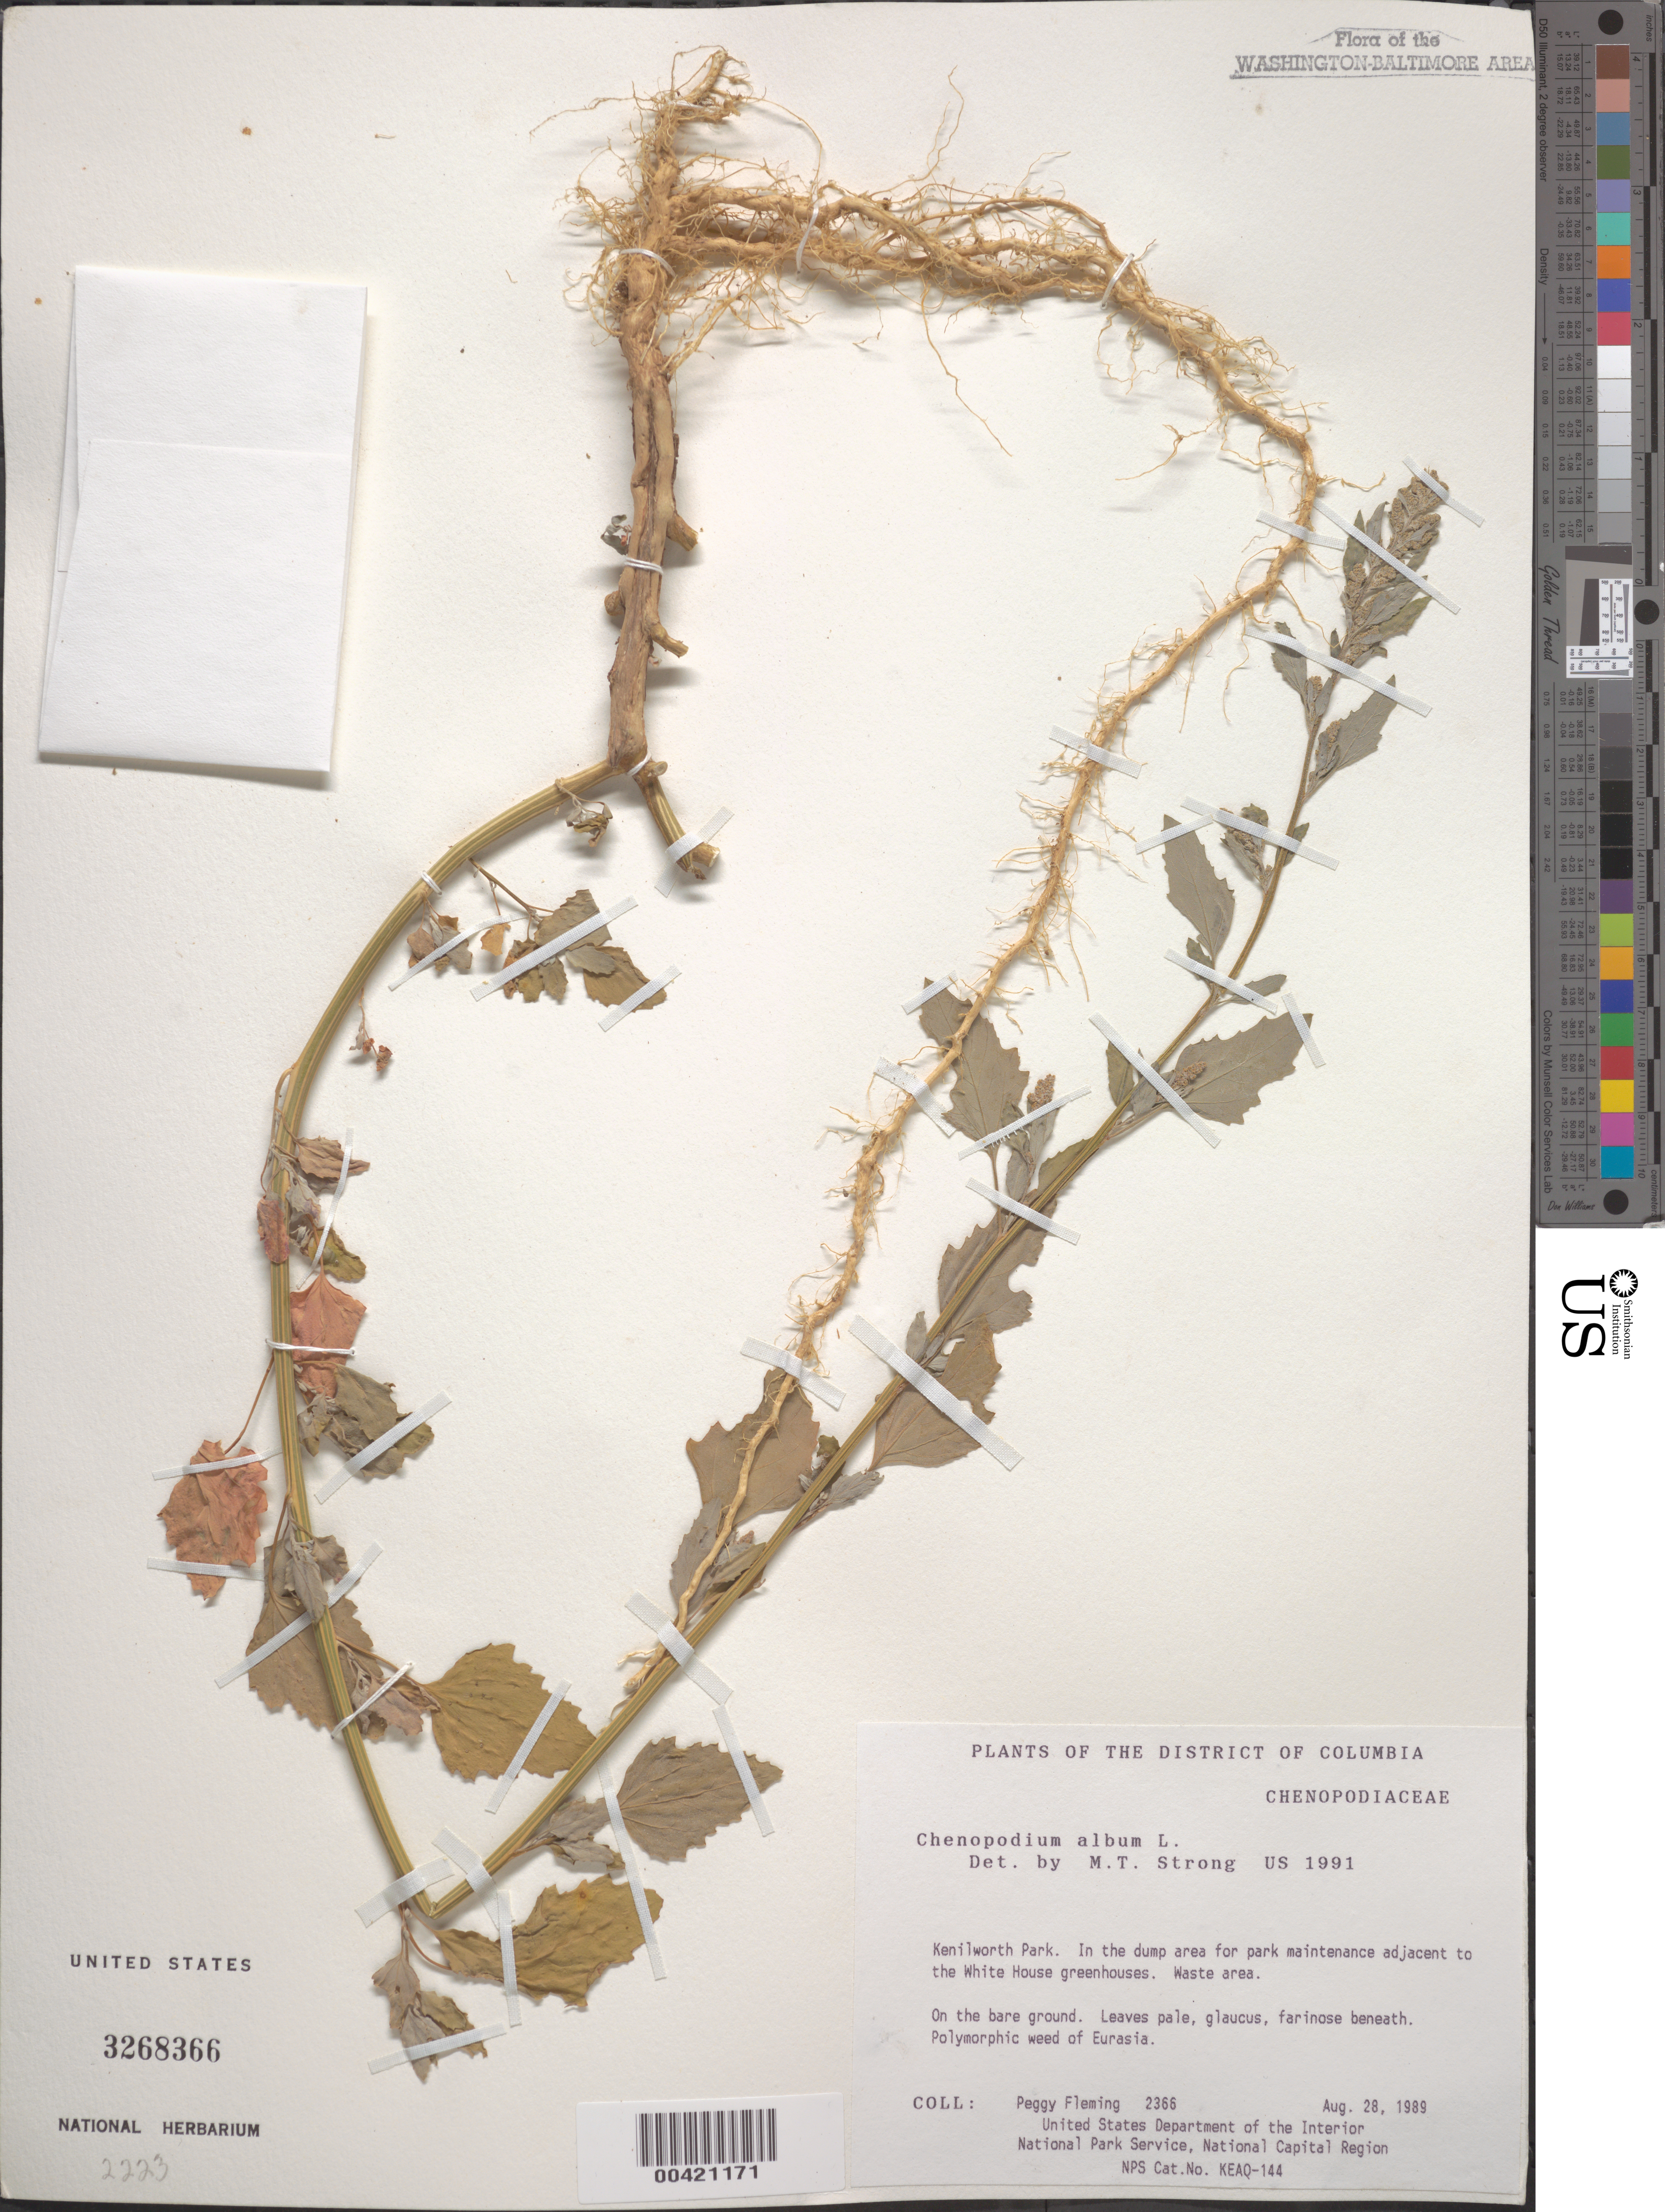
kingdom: Plantae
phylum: Tracheophyta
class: Magnoliopsida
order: Caryophyllales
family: Amaranthaceae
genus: Chenopodium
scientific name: Chenopodium album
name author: L.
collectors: P. Fleming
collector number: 2366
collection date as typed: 28 Aug 1989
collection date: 1989-08-28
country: United States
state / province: District of Columbia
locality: Kenilworth Park, in park maintenance dump area to the White House Greenhouse.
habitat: Waste area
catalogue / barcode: US 3268366